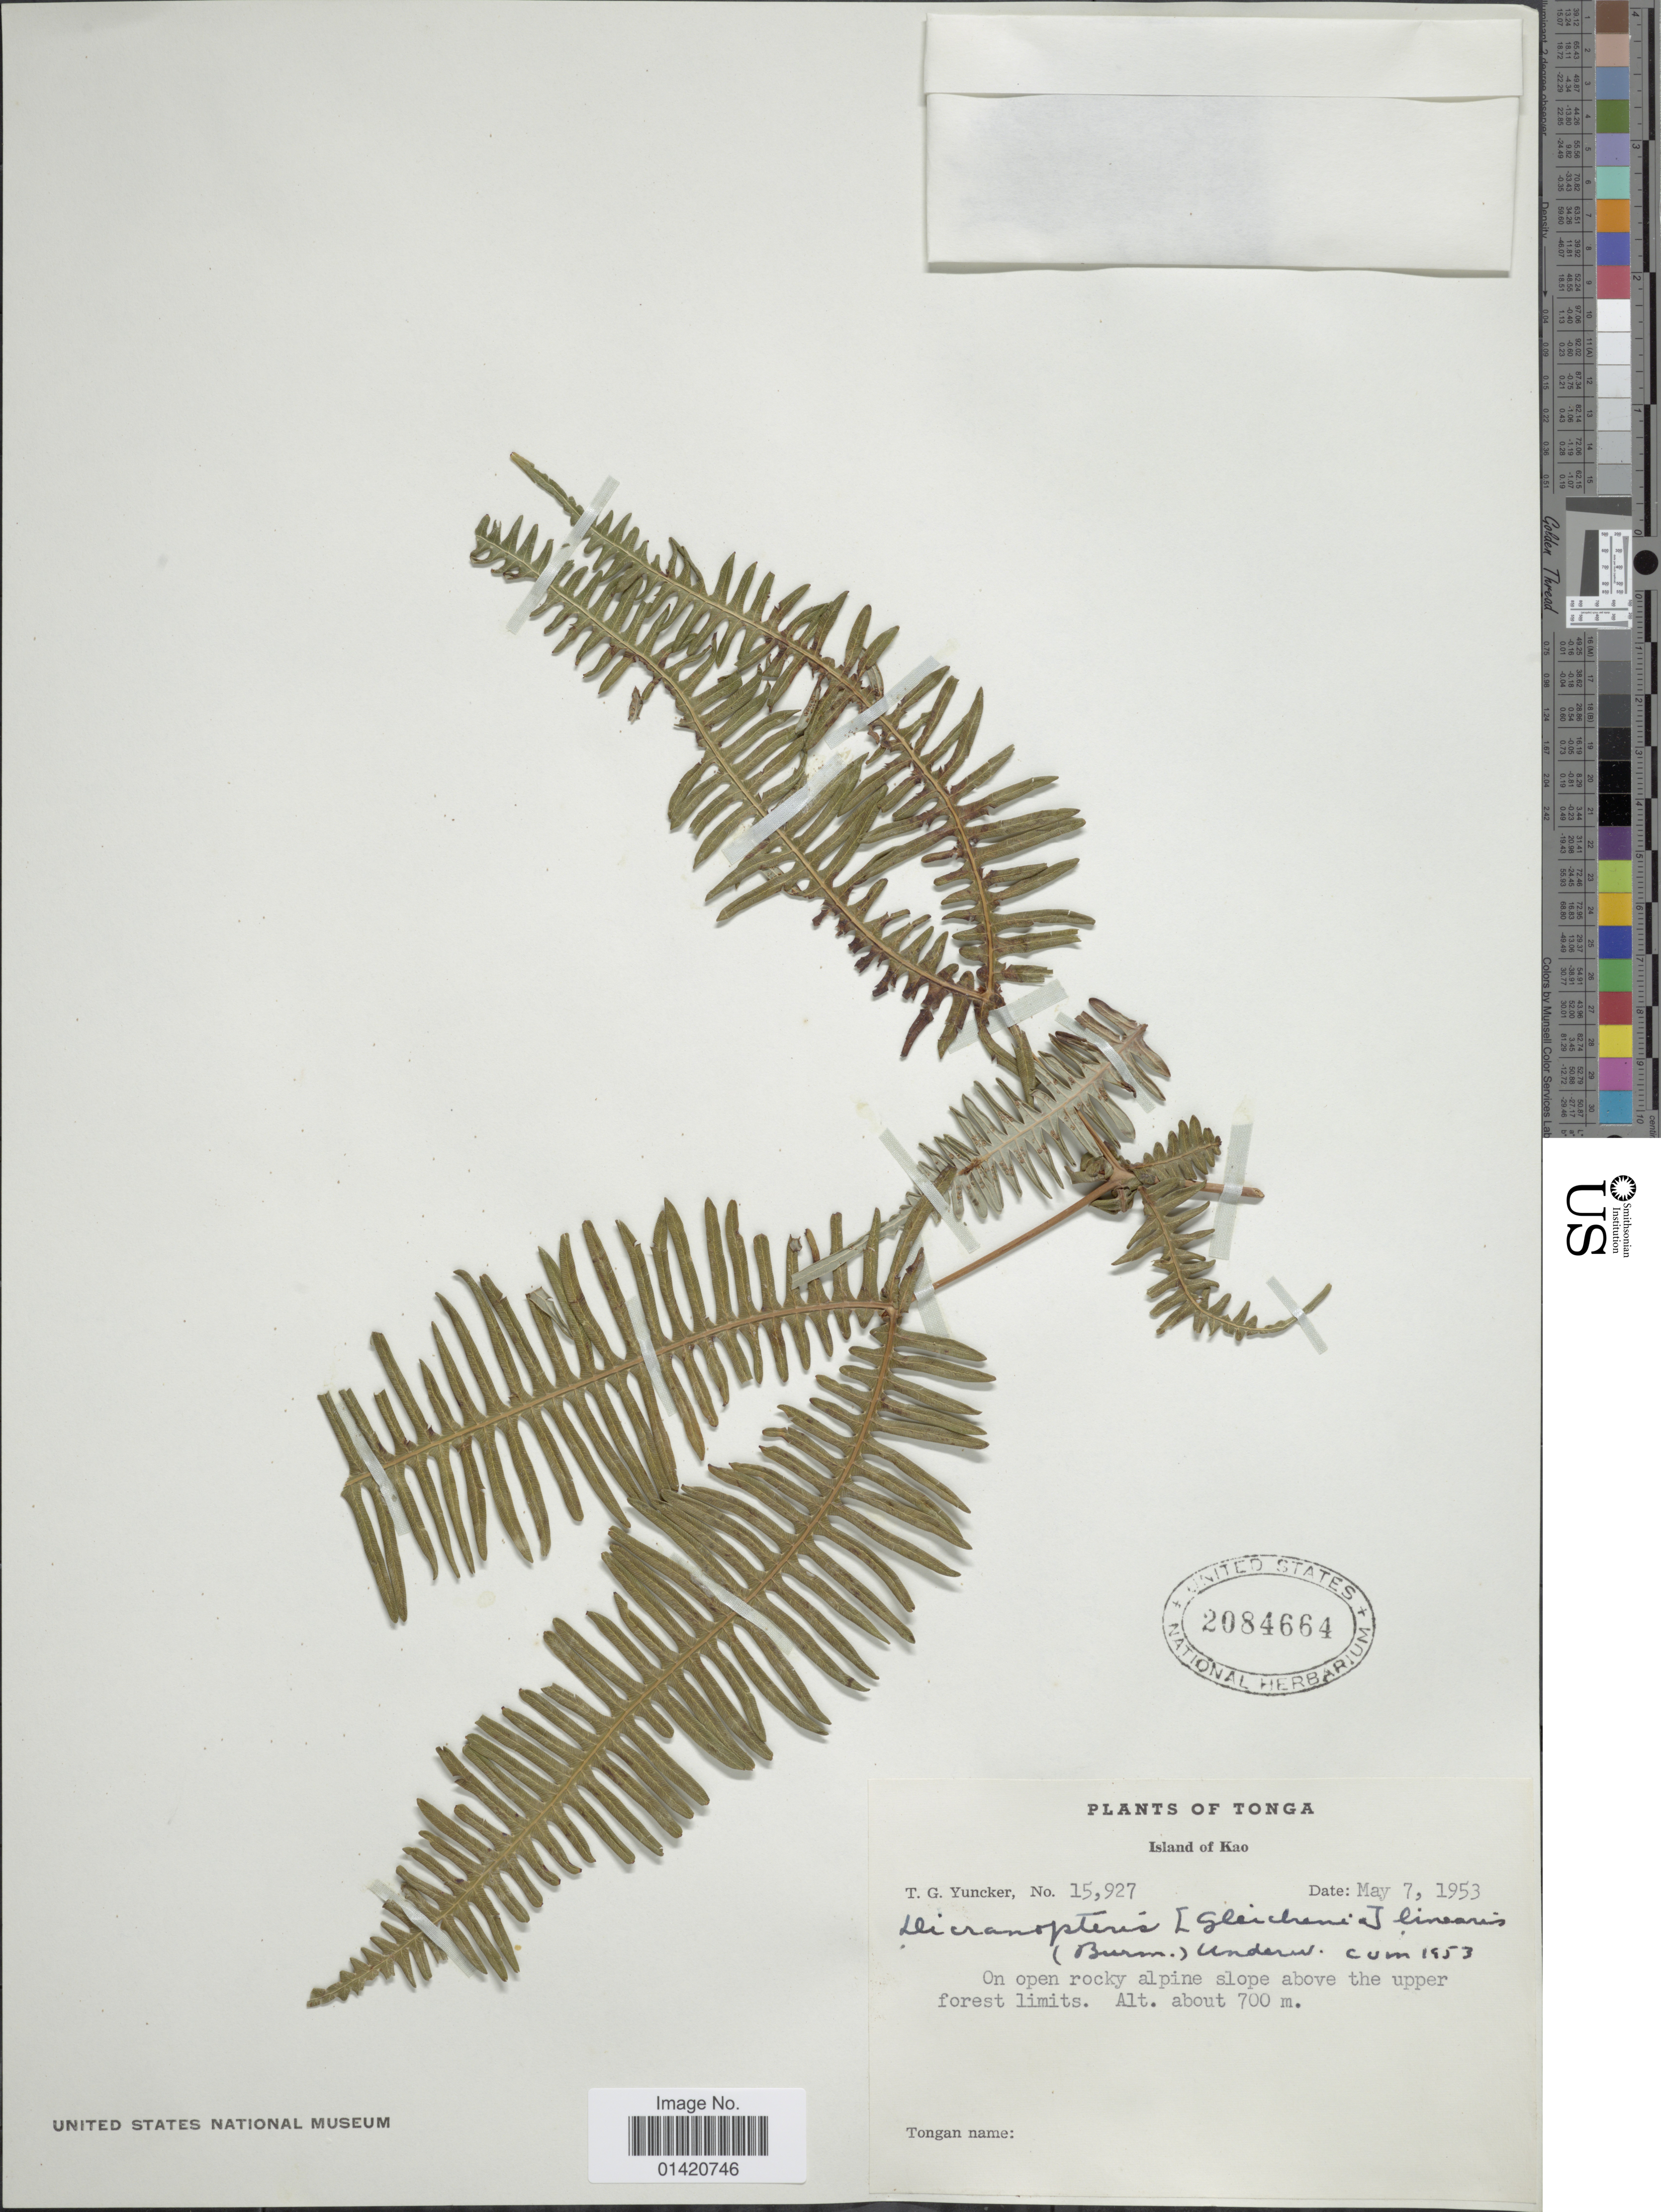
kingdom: Plantae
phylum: Tracheophyta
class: Polypodiopsida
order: Gleicheniales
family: Gleicheniaceae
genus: Dicranopteris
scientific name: Dicranopteris linearis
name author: (Burm. f.) Underw.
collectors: T. G. Yuncker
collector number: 15927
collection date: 1953-05-07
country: Tonga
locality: Island of Kao, On open rocky alpine slope above the upper forest limits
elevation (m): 700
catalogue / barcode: US 2084664